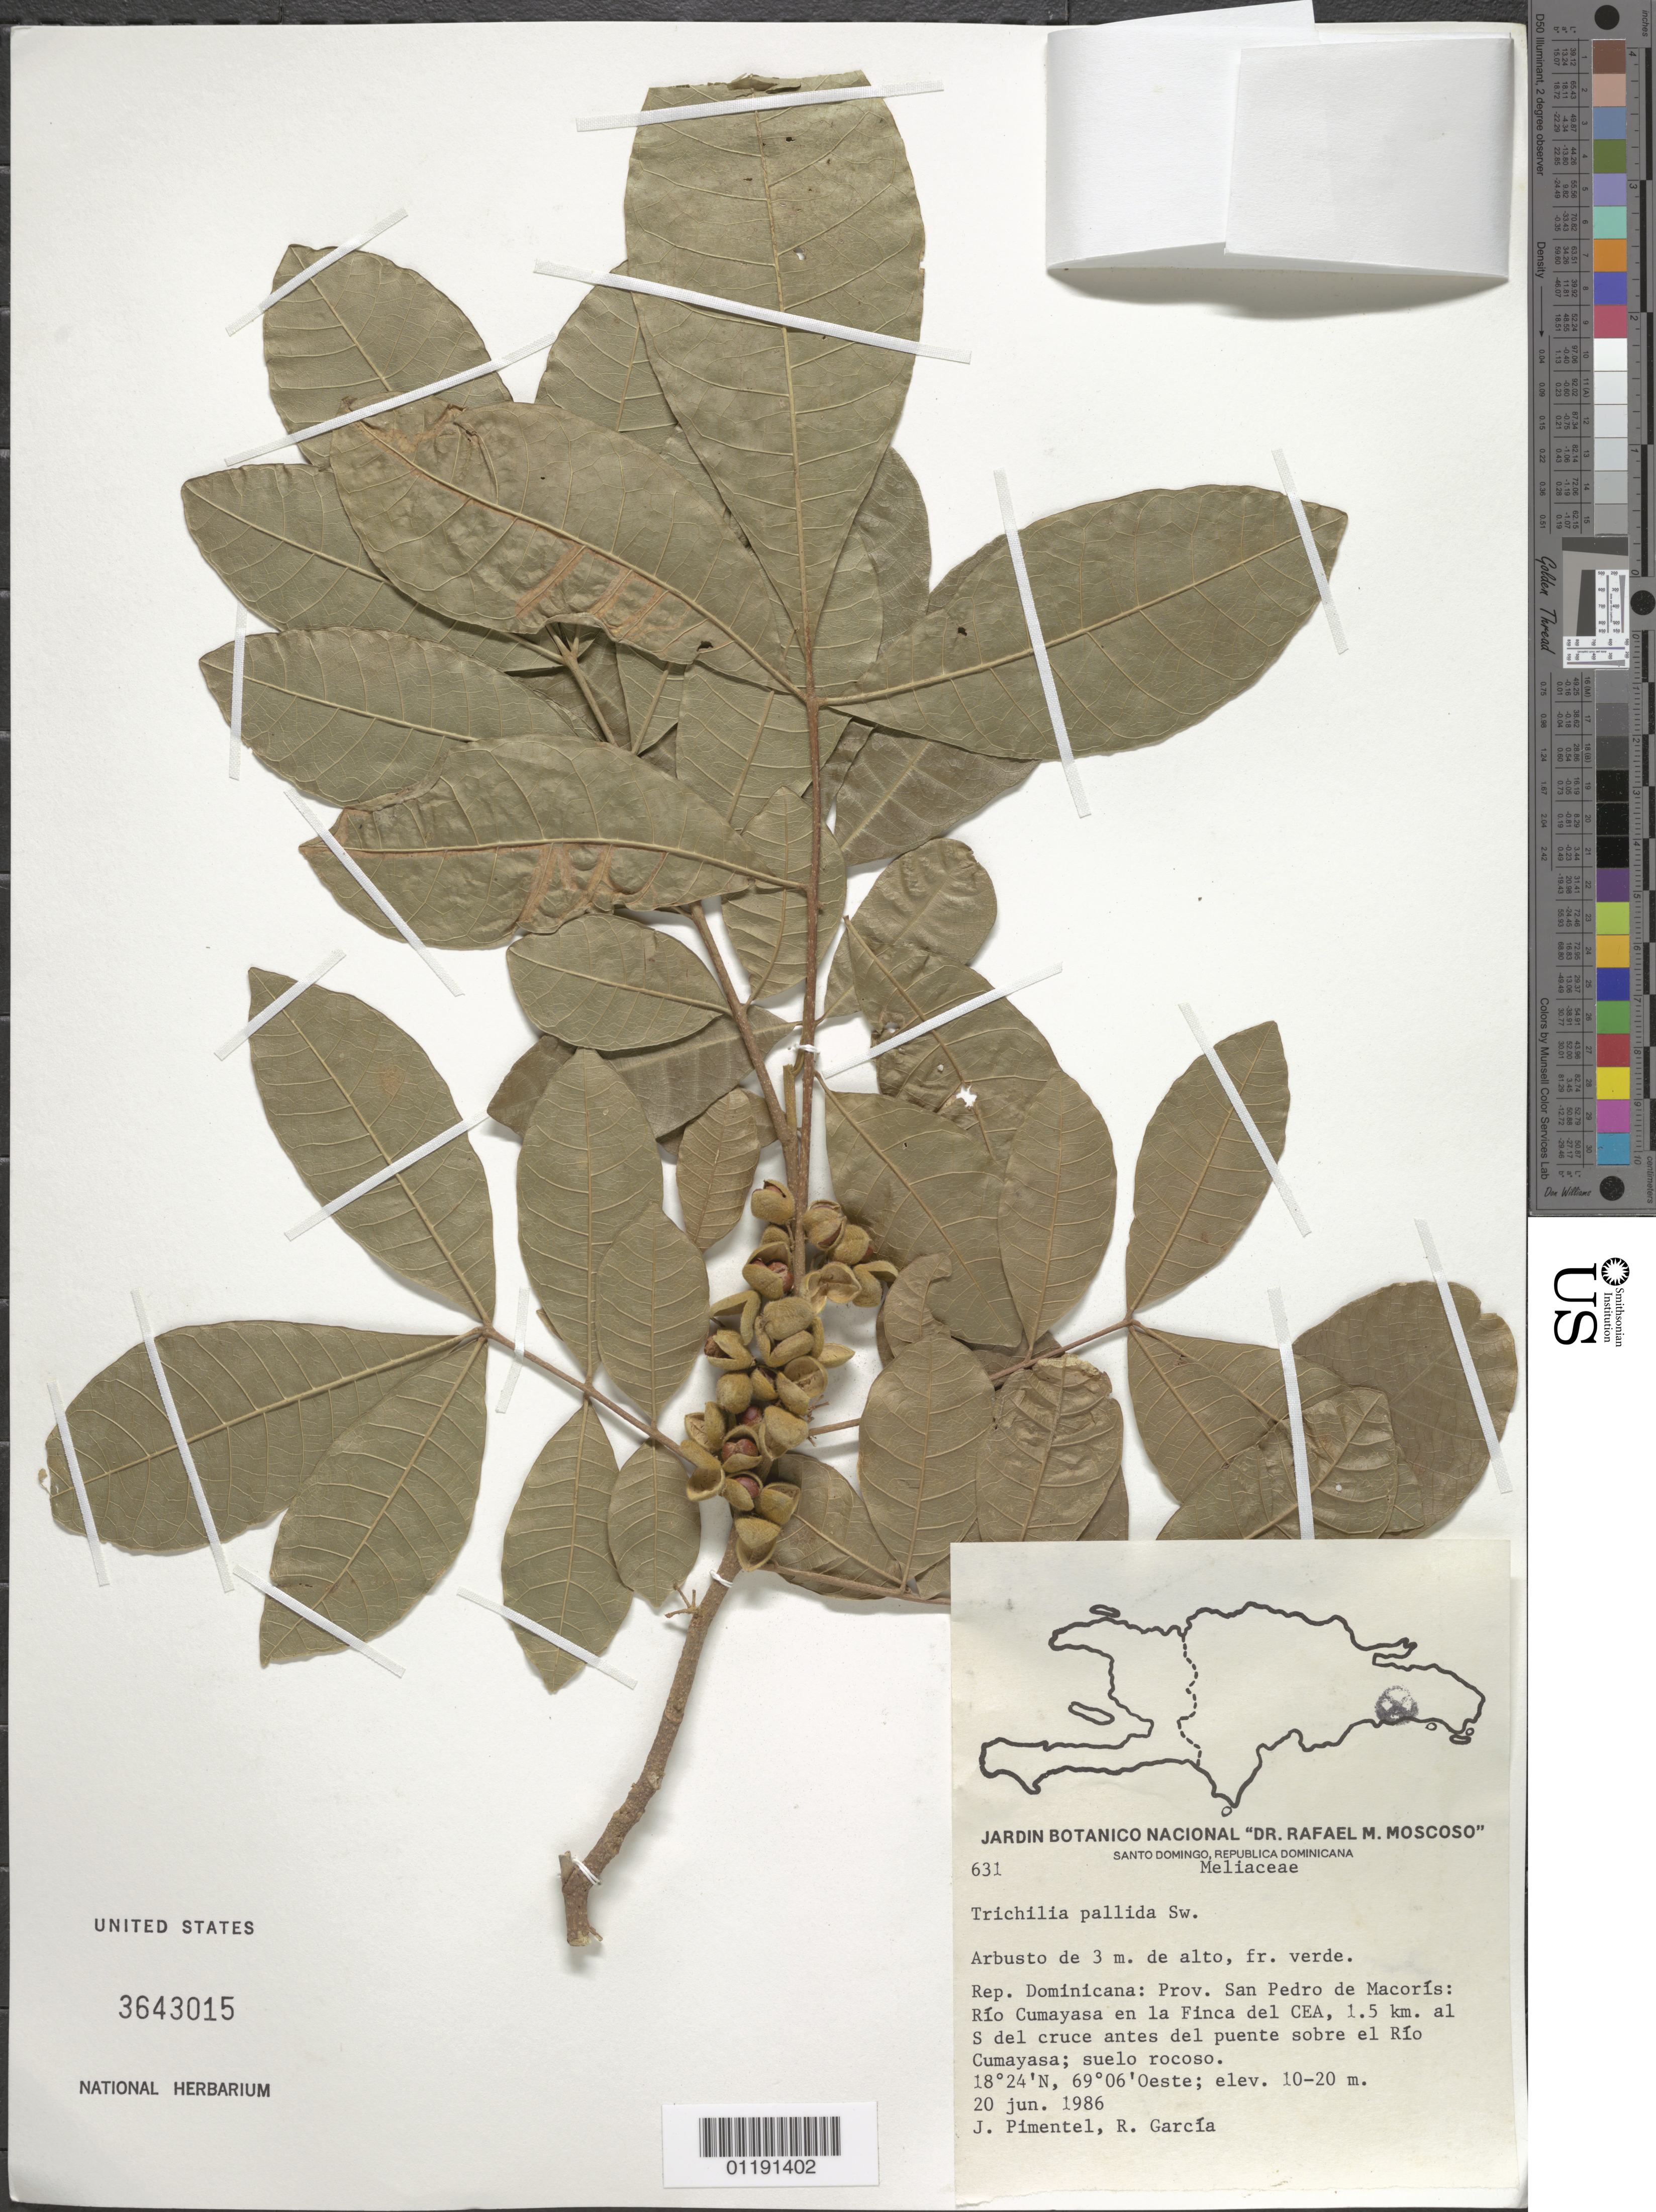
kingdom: Plantae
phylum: Tracheophyta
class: Magnoliopsida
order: Sapindales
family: Meliaceae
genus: Trichilia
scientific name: Trichilia pallida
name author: Sw.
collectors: J. Pimentel & R. G. García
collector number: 631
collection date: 1986-06-20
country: Dominican Republic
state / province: San Pedro de Macorís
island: Hispaniola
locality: Río Cumayasa in the Estate of CEA, 1.5 km. S of the crossing before the bridge over Río Cumayasa.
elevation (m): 10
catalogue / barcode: US 3643015